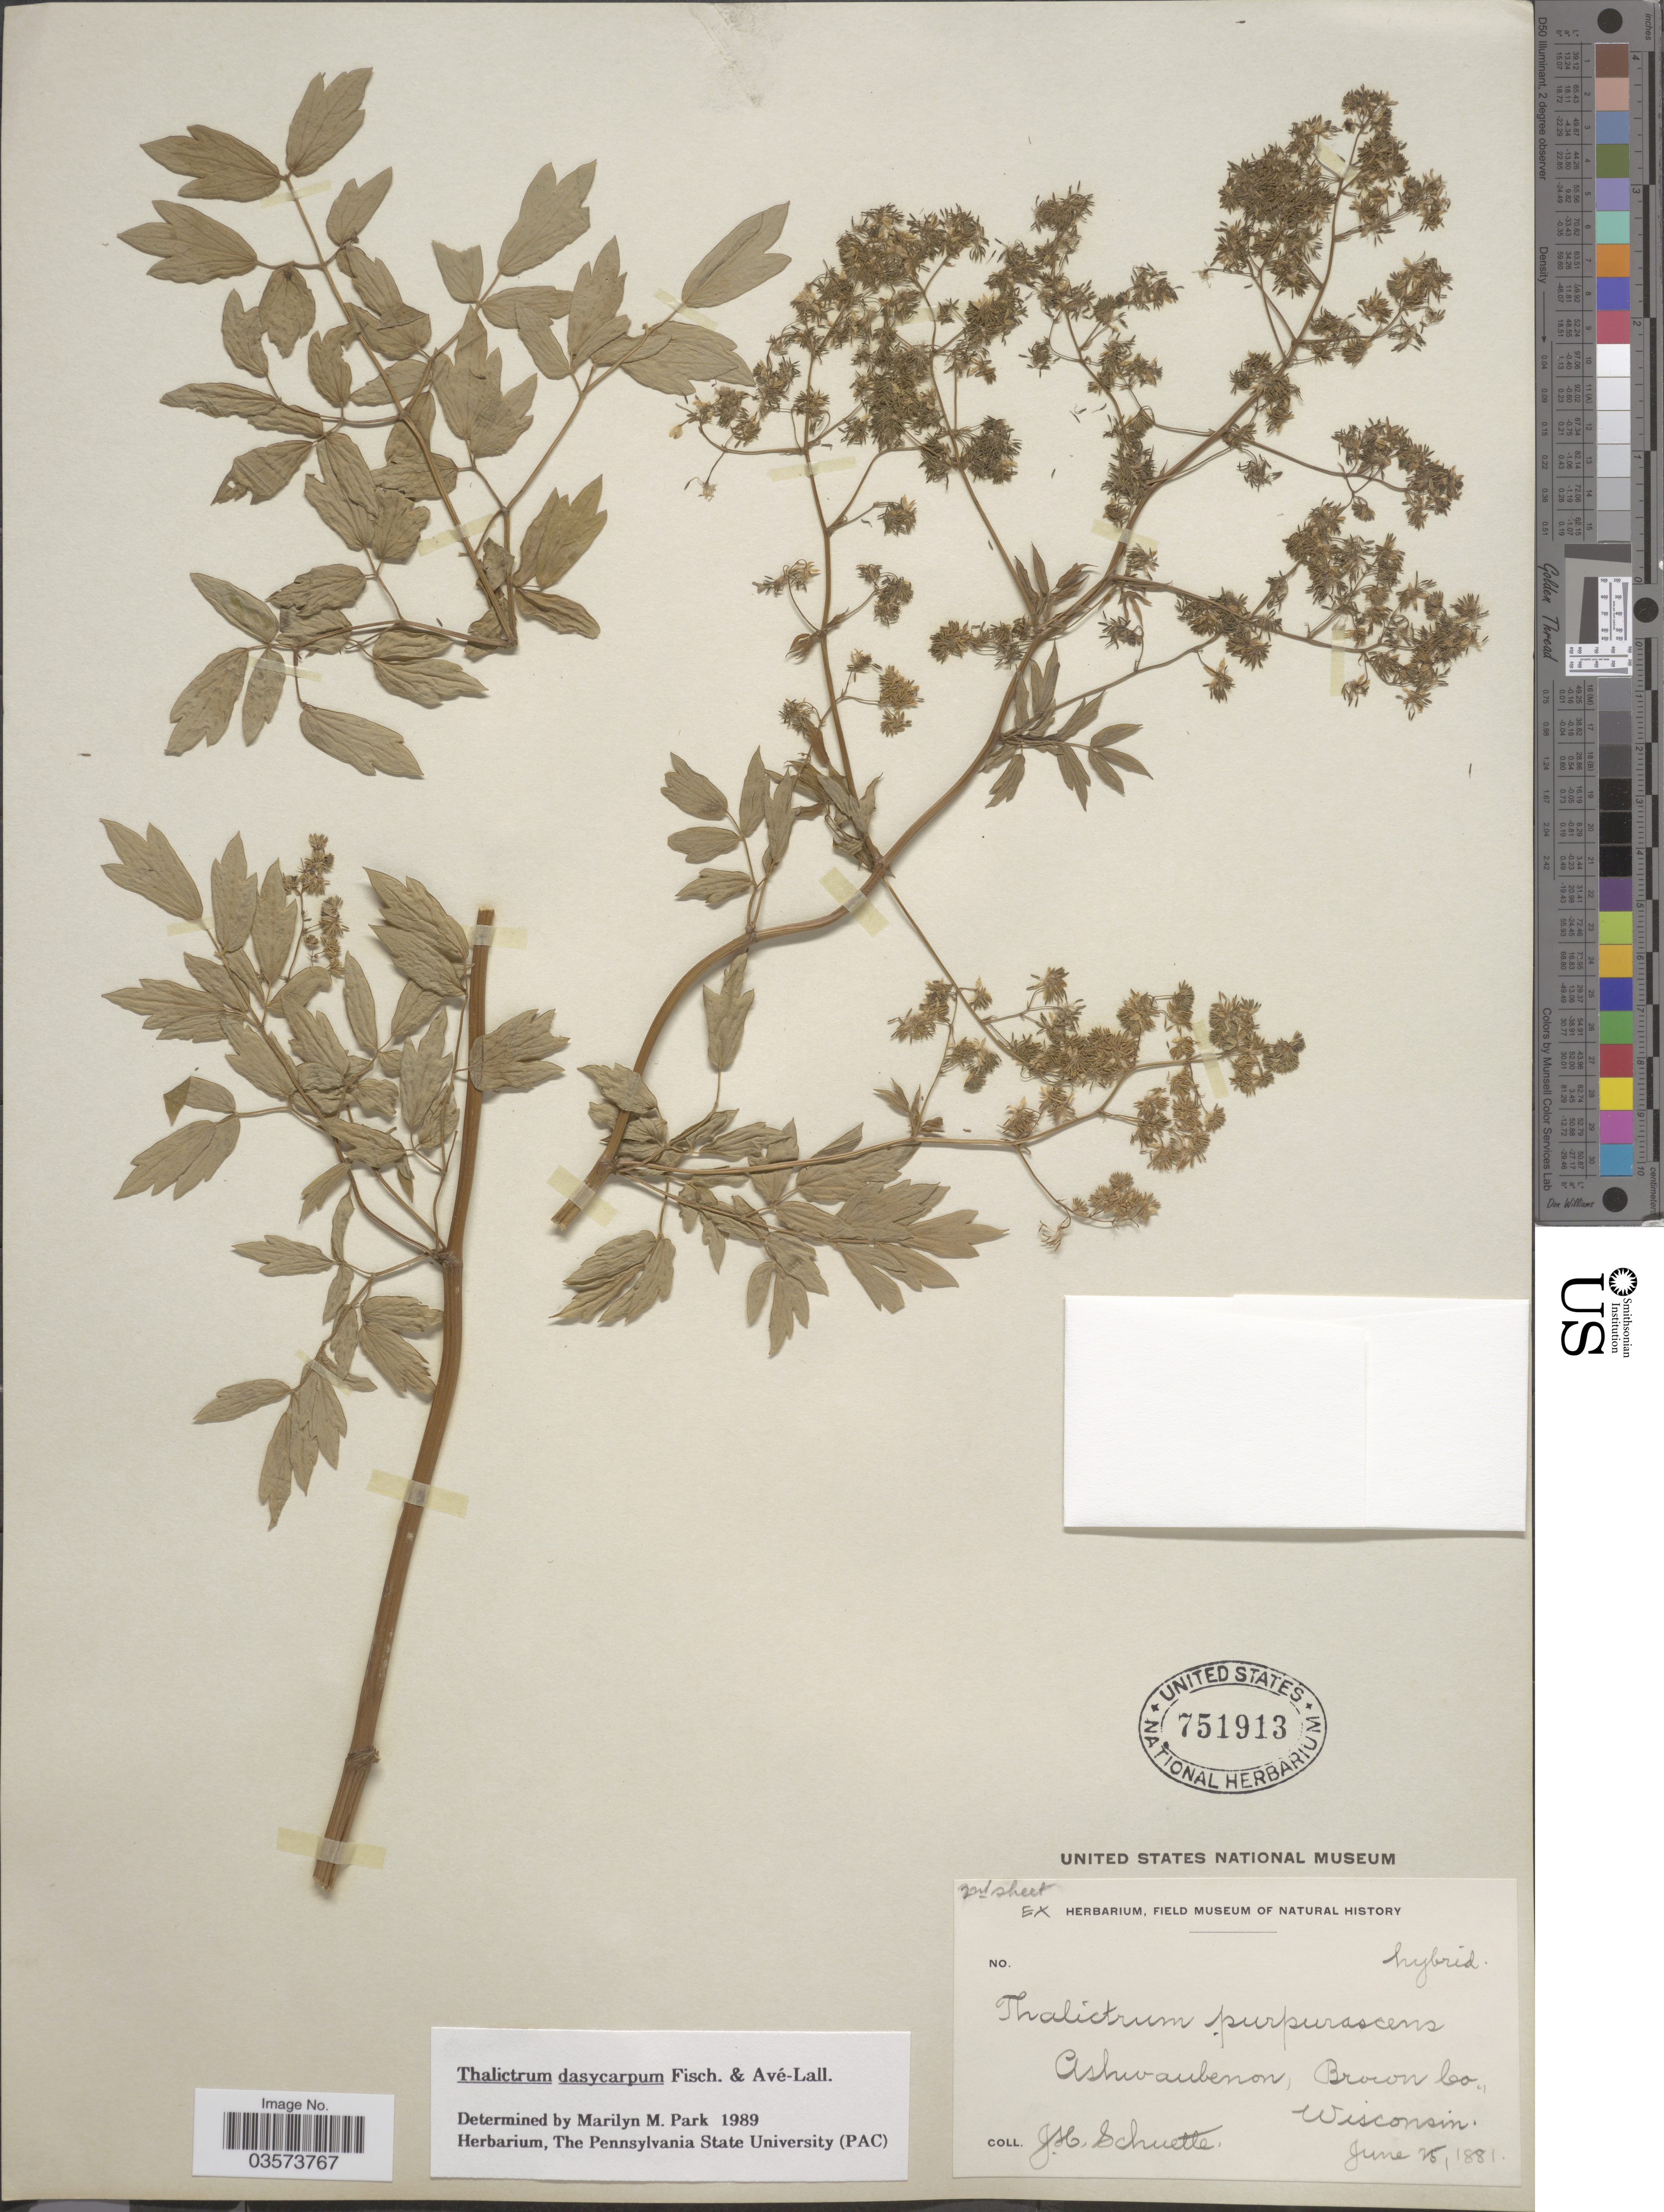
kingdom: Plantae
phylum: Tracheophyta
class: Magnoliopsida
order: Ranunculales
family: Ranunculaceae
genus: Thalictrum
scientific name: Thalictrum dasycarpum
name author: Fisch. & Avé-Lall.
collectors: J. H. Schuette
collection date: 1881-06-25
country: United States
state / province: Wisconsin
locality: Ashwaubenon, Brown Co.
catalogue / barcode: US 751913